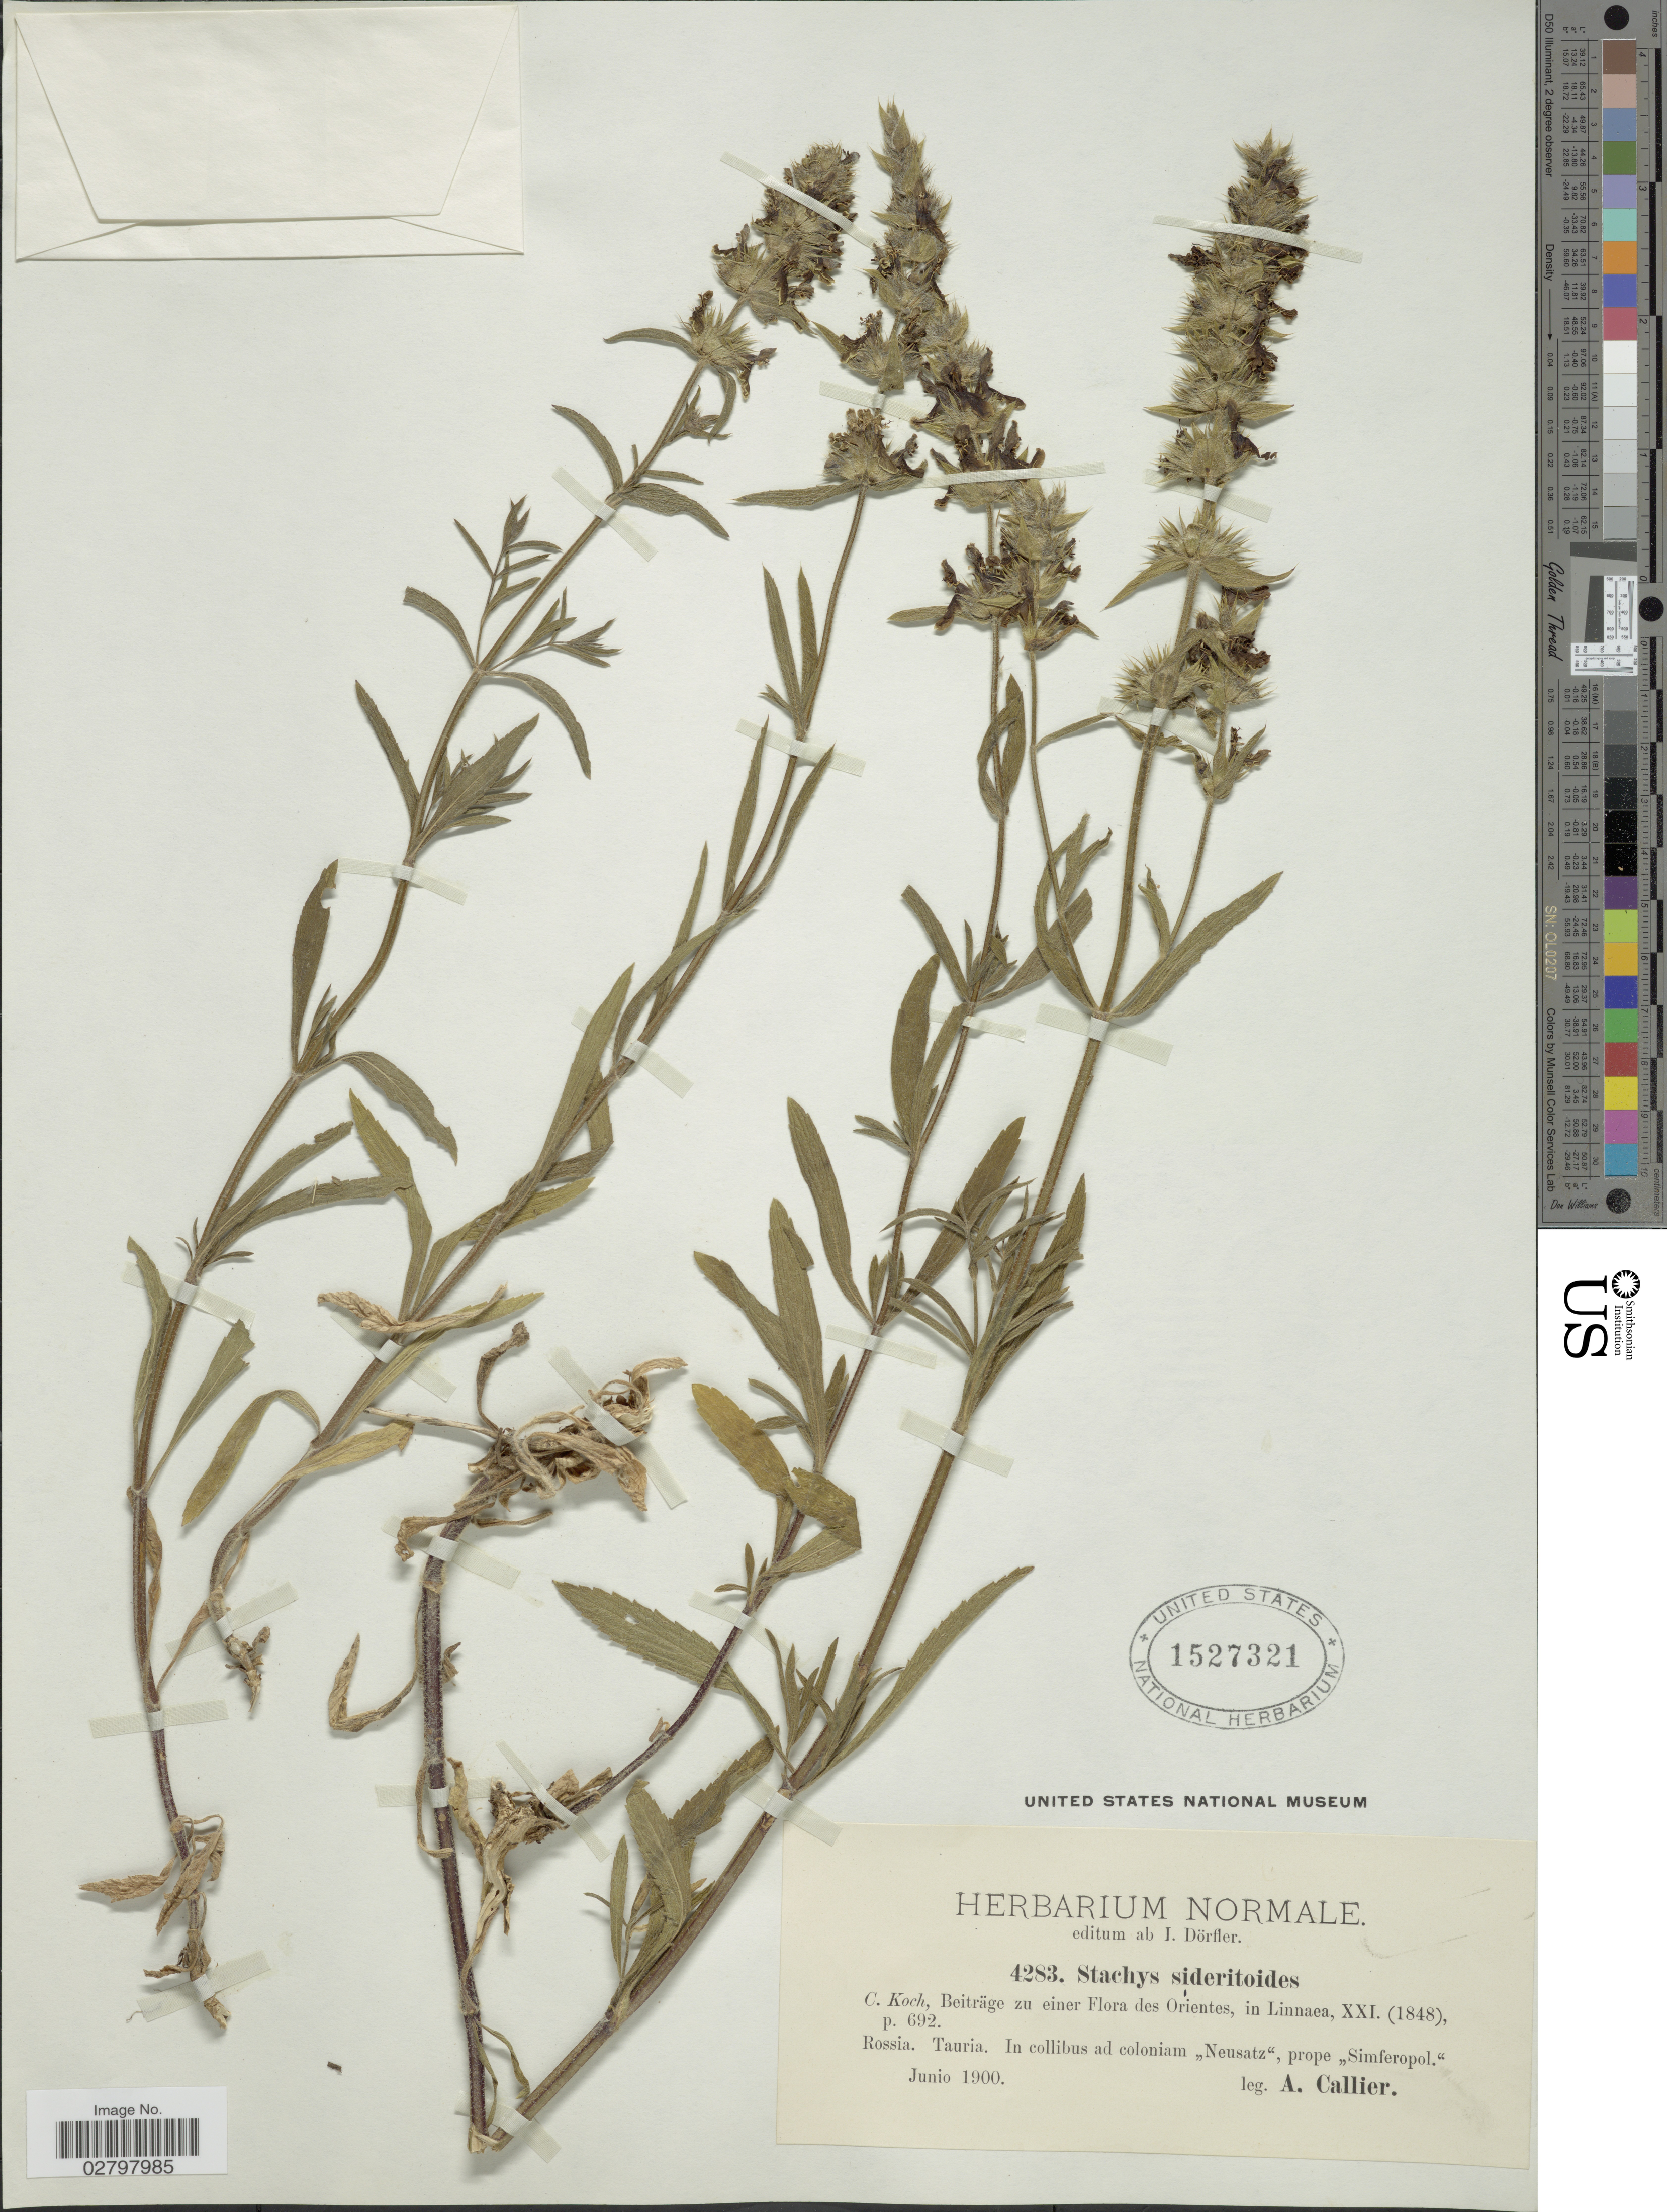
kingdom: Plantae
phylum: Tracheophyta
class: Magnoliopsida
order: Lamiales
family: Lamiaceae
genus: Stachys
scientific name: Stachys sideritoides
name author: C. Koch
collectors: A. Callier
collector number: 4283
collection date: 1900-06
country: Ukraine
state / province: Crimea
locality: Rossia. Tauria. In collibus ad coloniam "Neusatz", prope "Simferopol"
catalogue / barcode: US 1527321